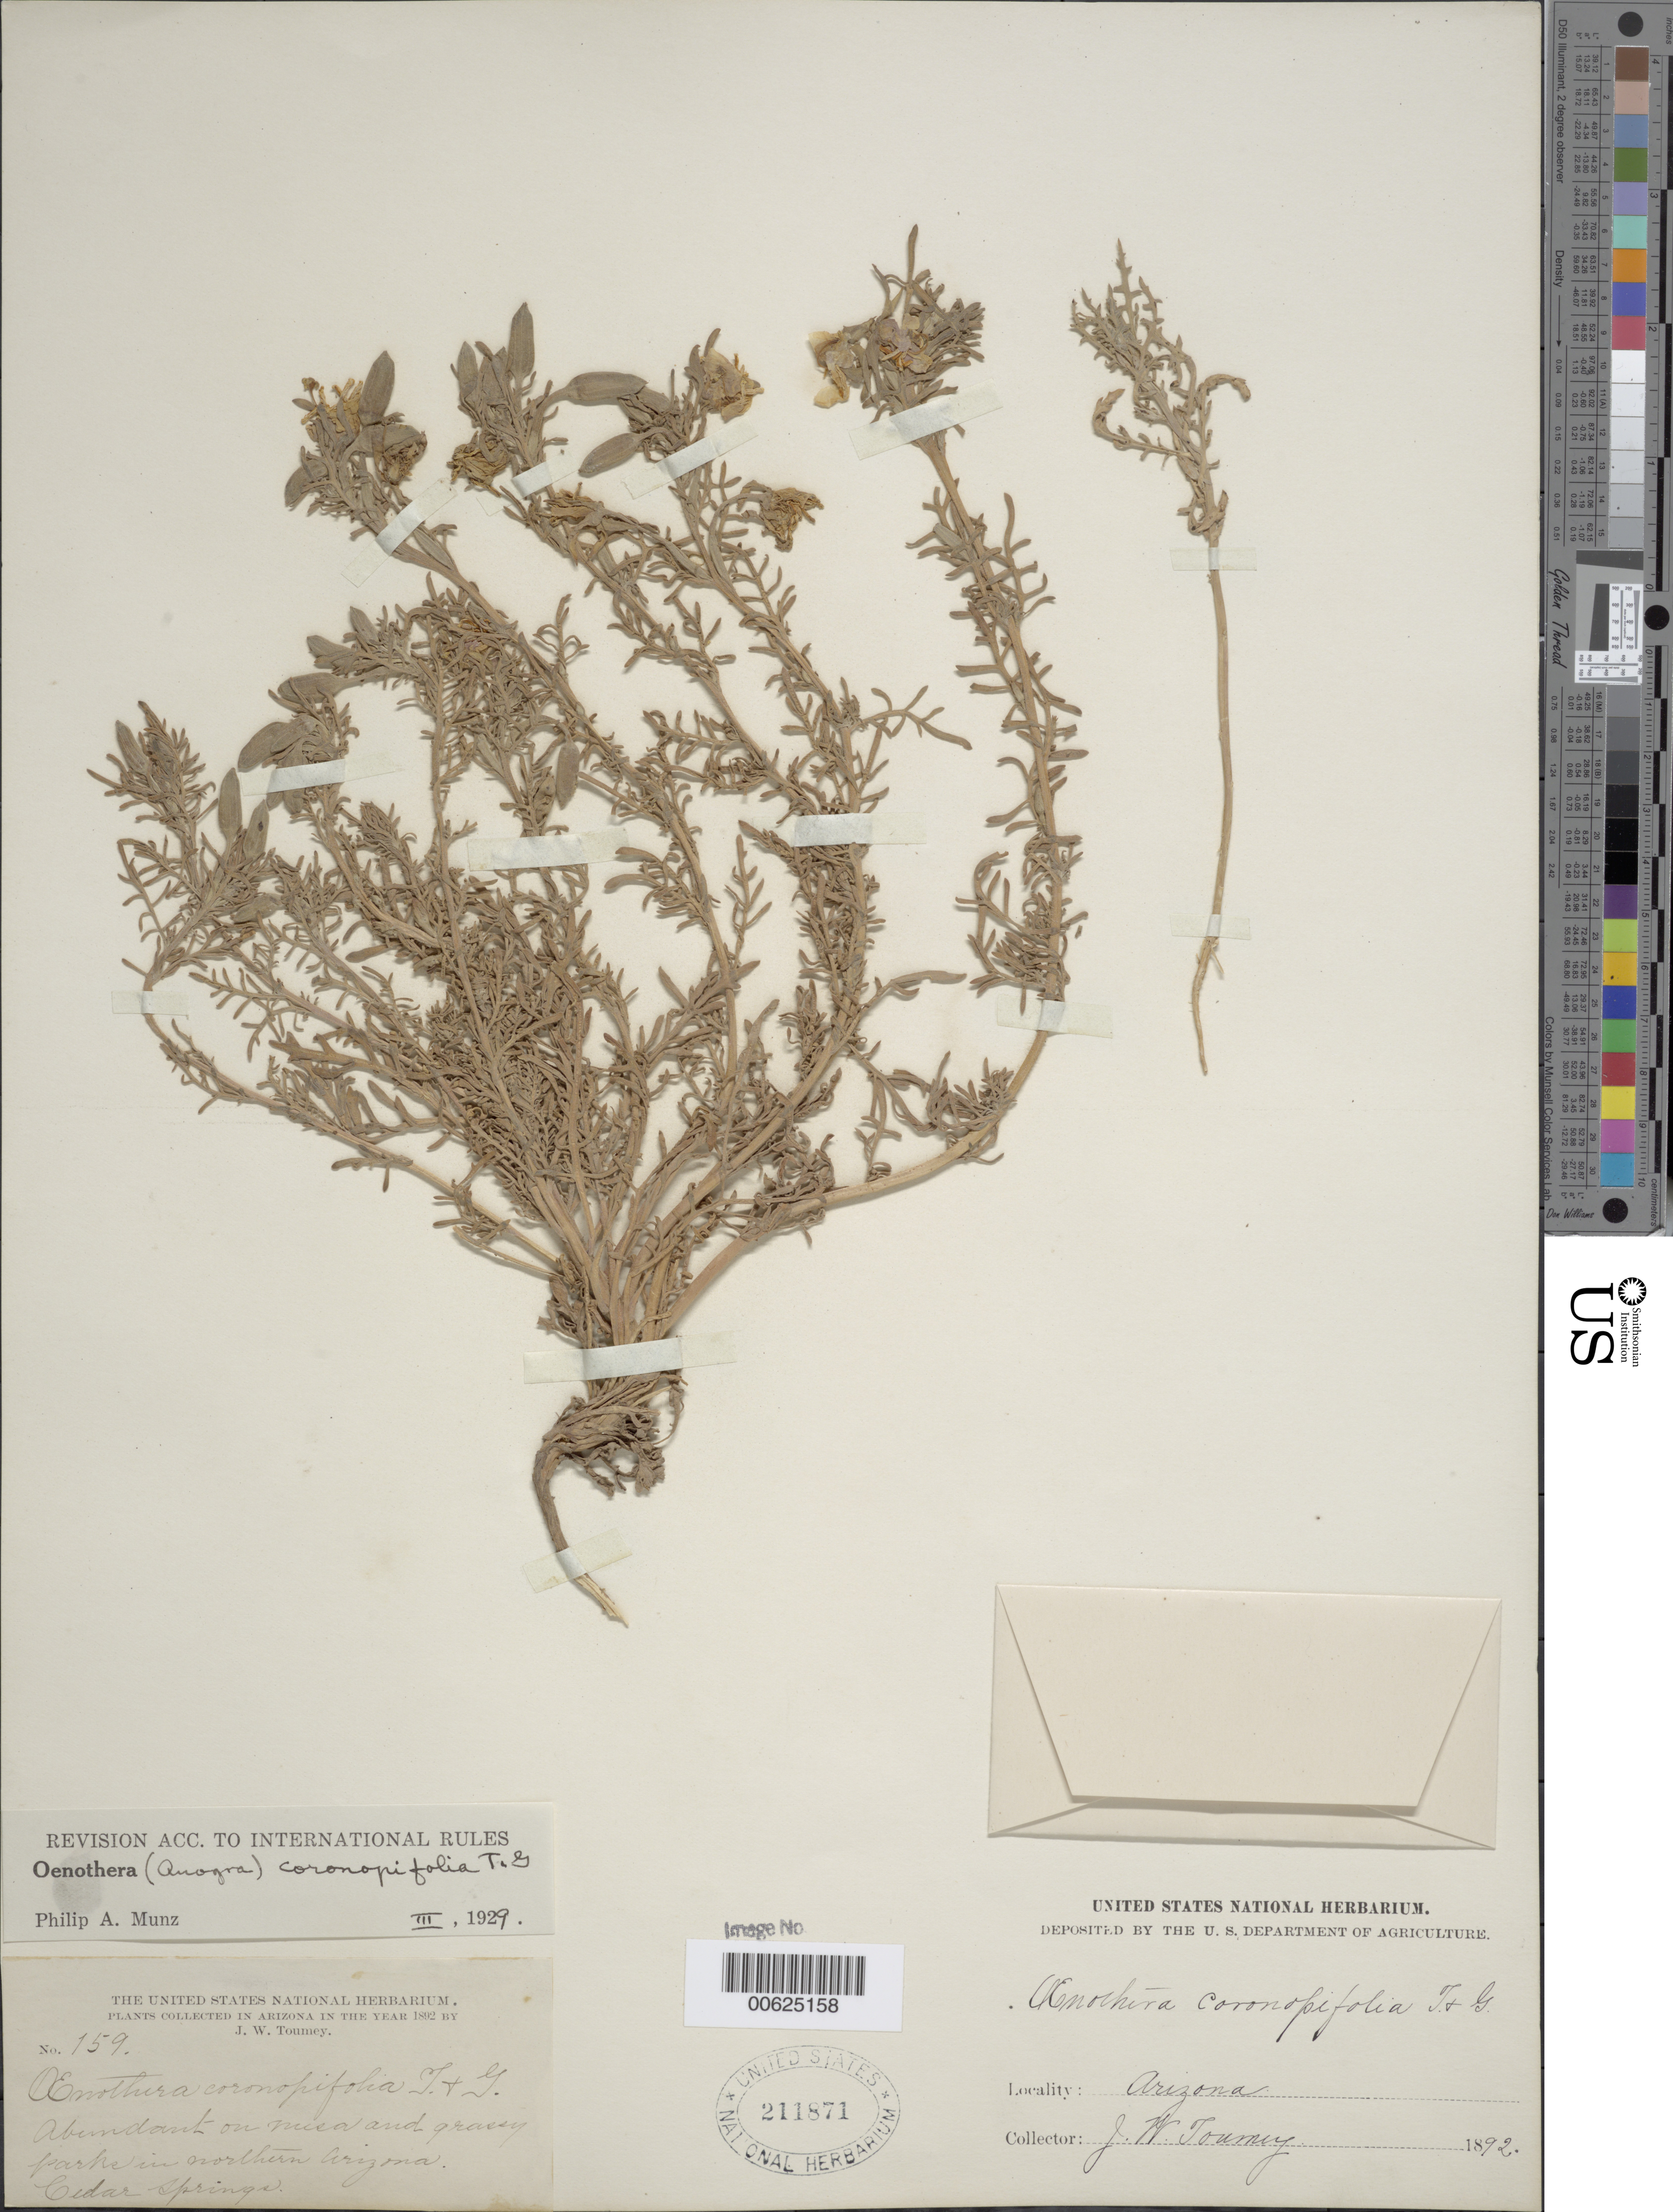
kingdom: Plantae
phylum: Tracheophyta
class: Magnoliopsida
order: Myrtales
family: Onagraceae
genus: Oenothera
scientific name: Oenothera coronopifolia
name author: Torr. & A. Gray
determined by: Munz, Philip A.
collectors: J. W. Toumey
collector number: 158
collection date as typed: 1892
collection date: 1892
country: United States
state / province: Arizona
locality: Cedar Springs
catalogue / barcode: US 221871